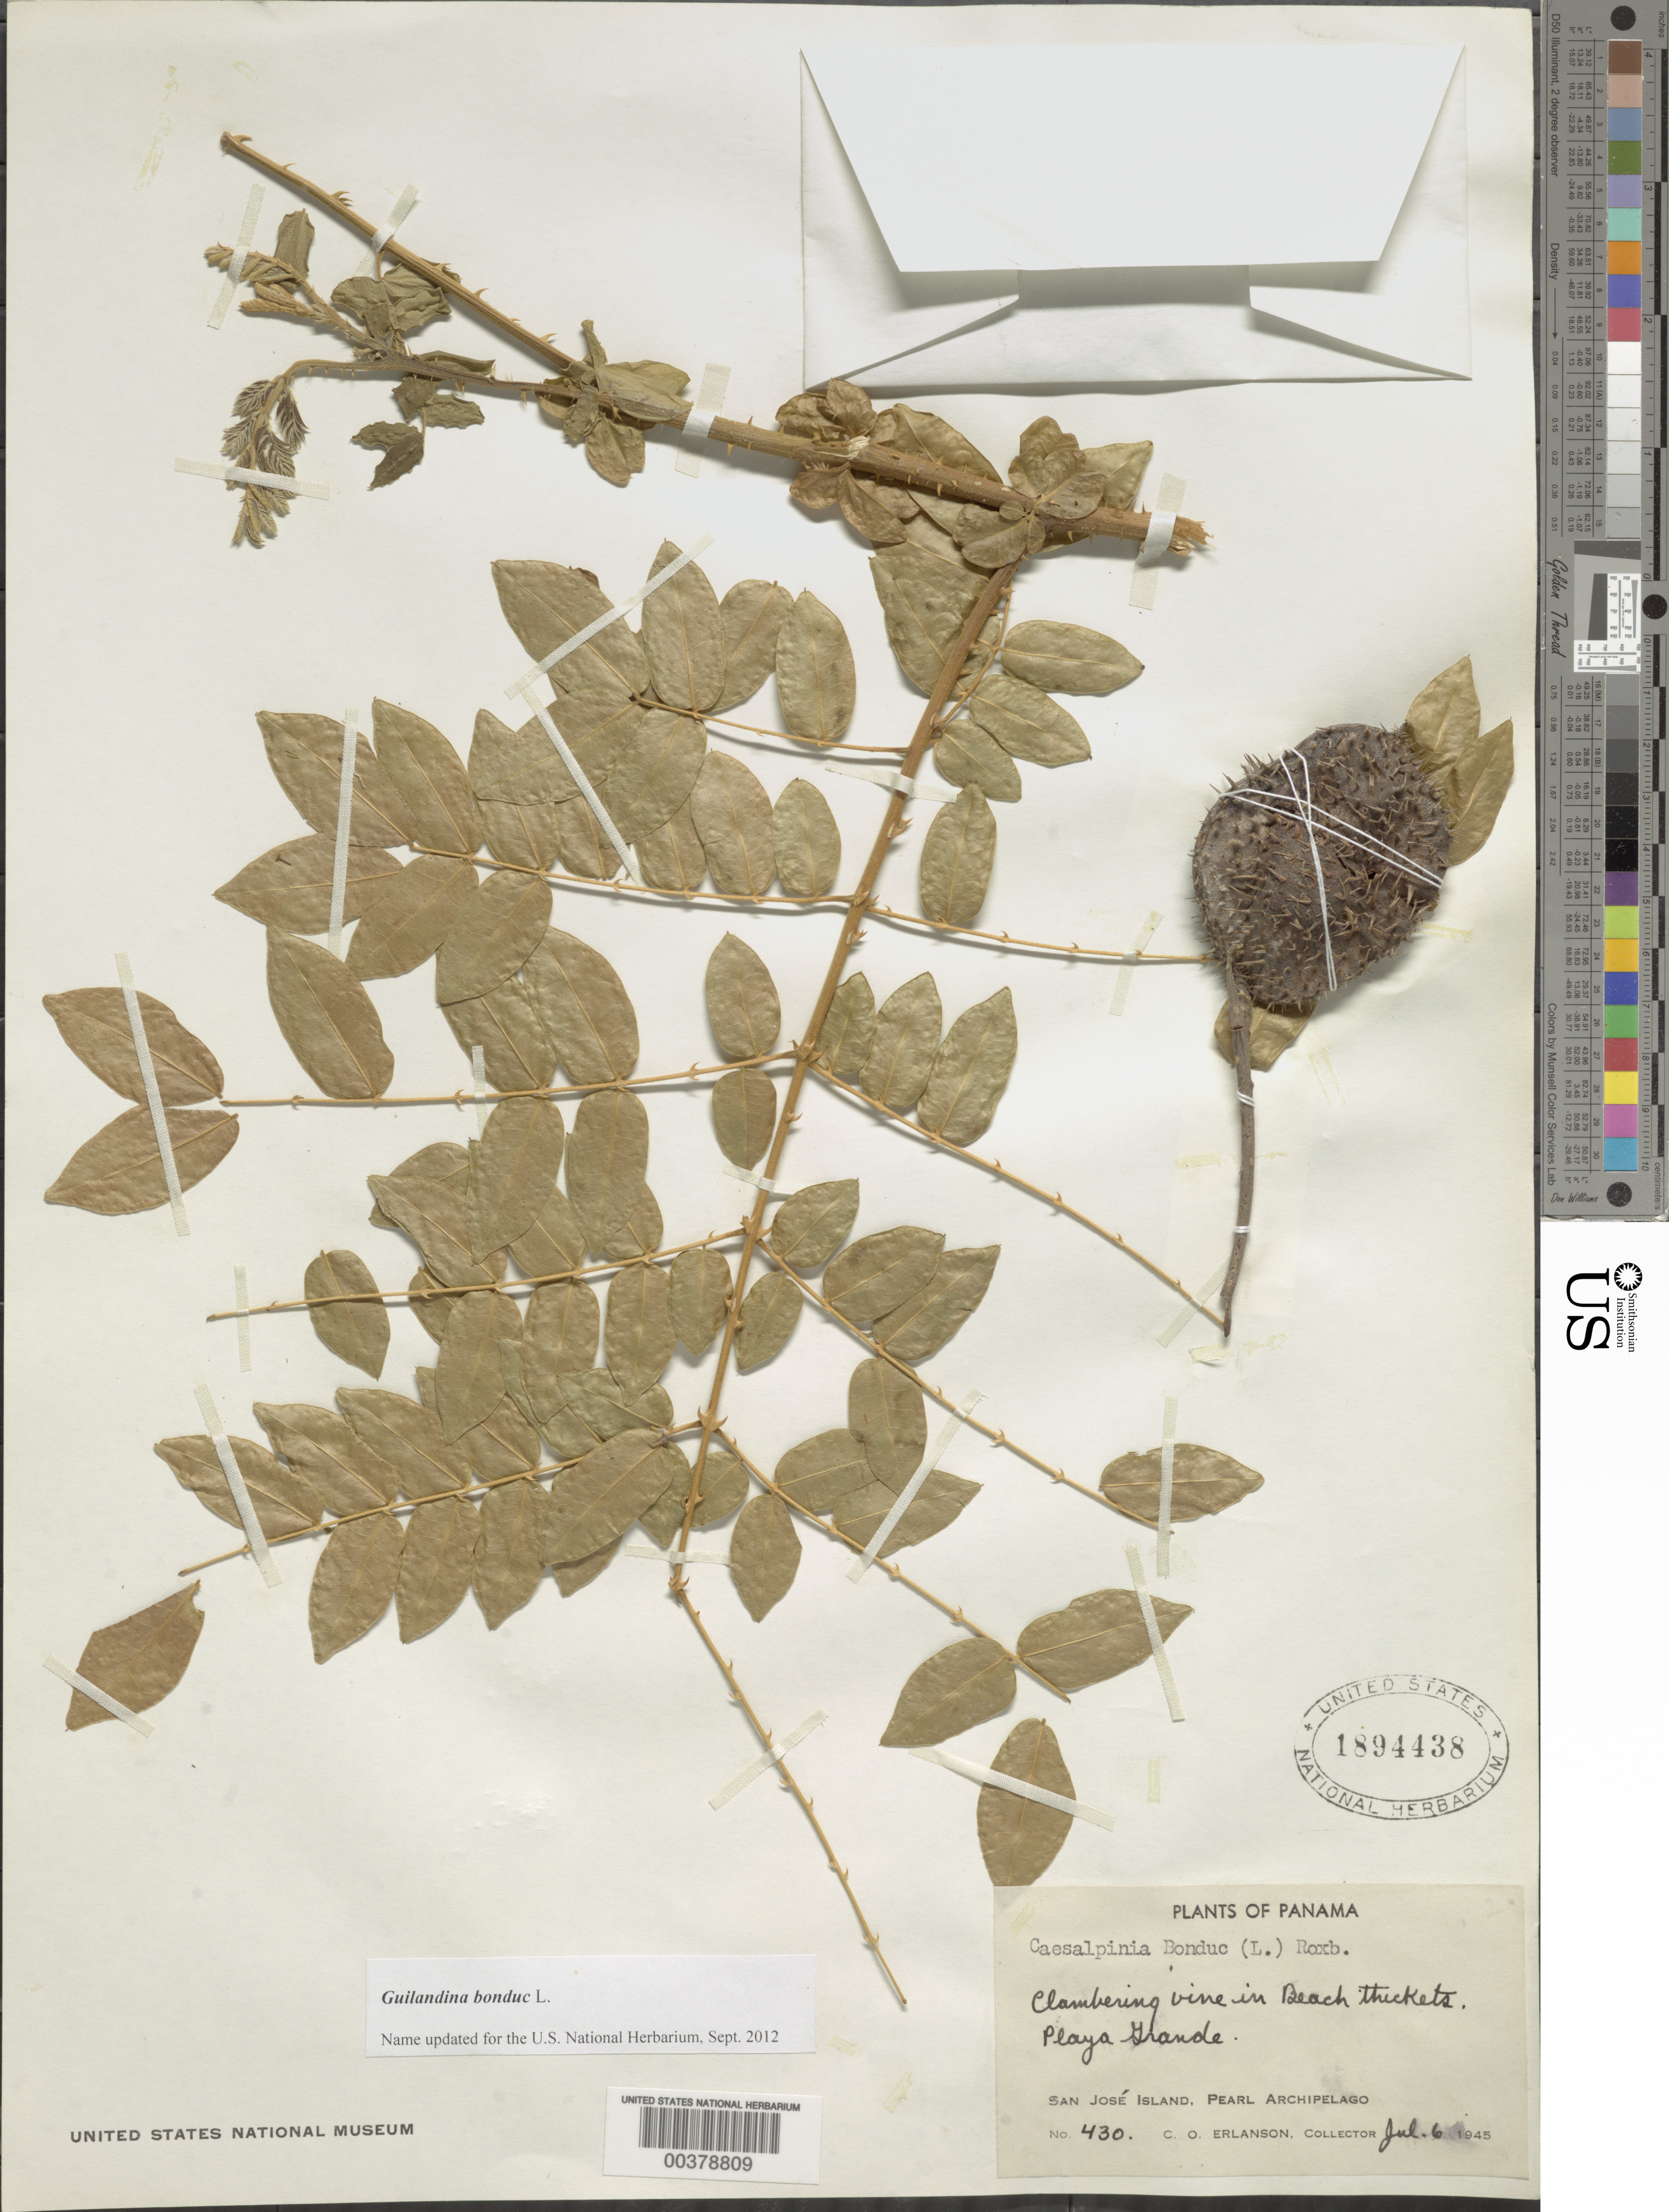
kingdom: Plantae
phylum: Tracheophyta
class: Magnoliopsida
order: Fabales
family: Fabaceae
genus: Guilandina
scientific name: Guilandina bonduc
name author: L.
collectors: C. O. Erlanson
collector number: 430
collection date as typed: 06 Jul 1945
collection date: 1945-07-06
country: Panama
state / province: Panamá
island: San José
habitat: Beach thickets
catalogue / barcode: US 1894438